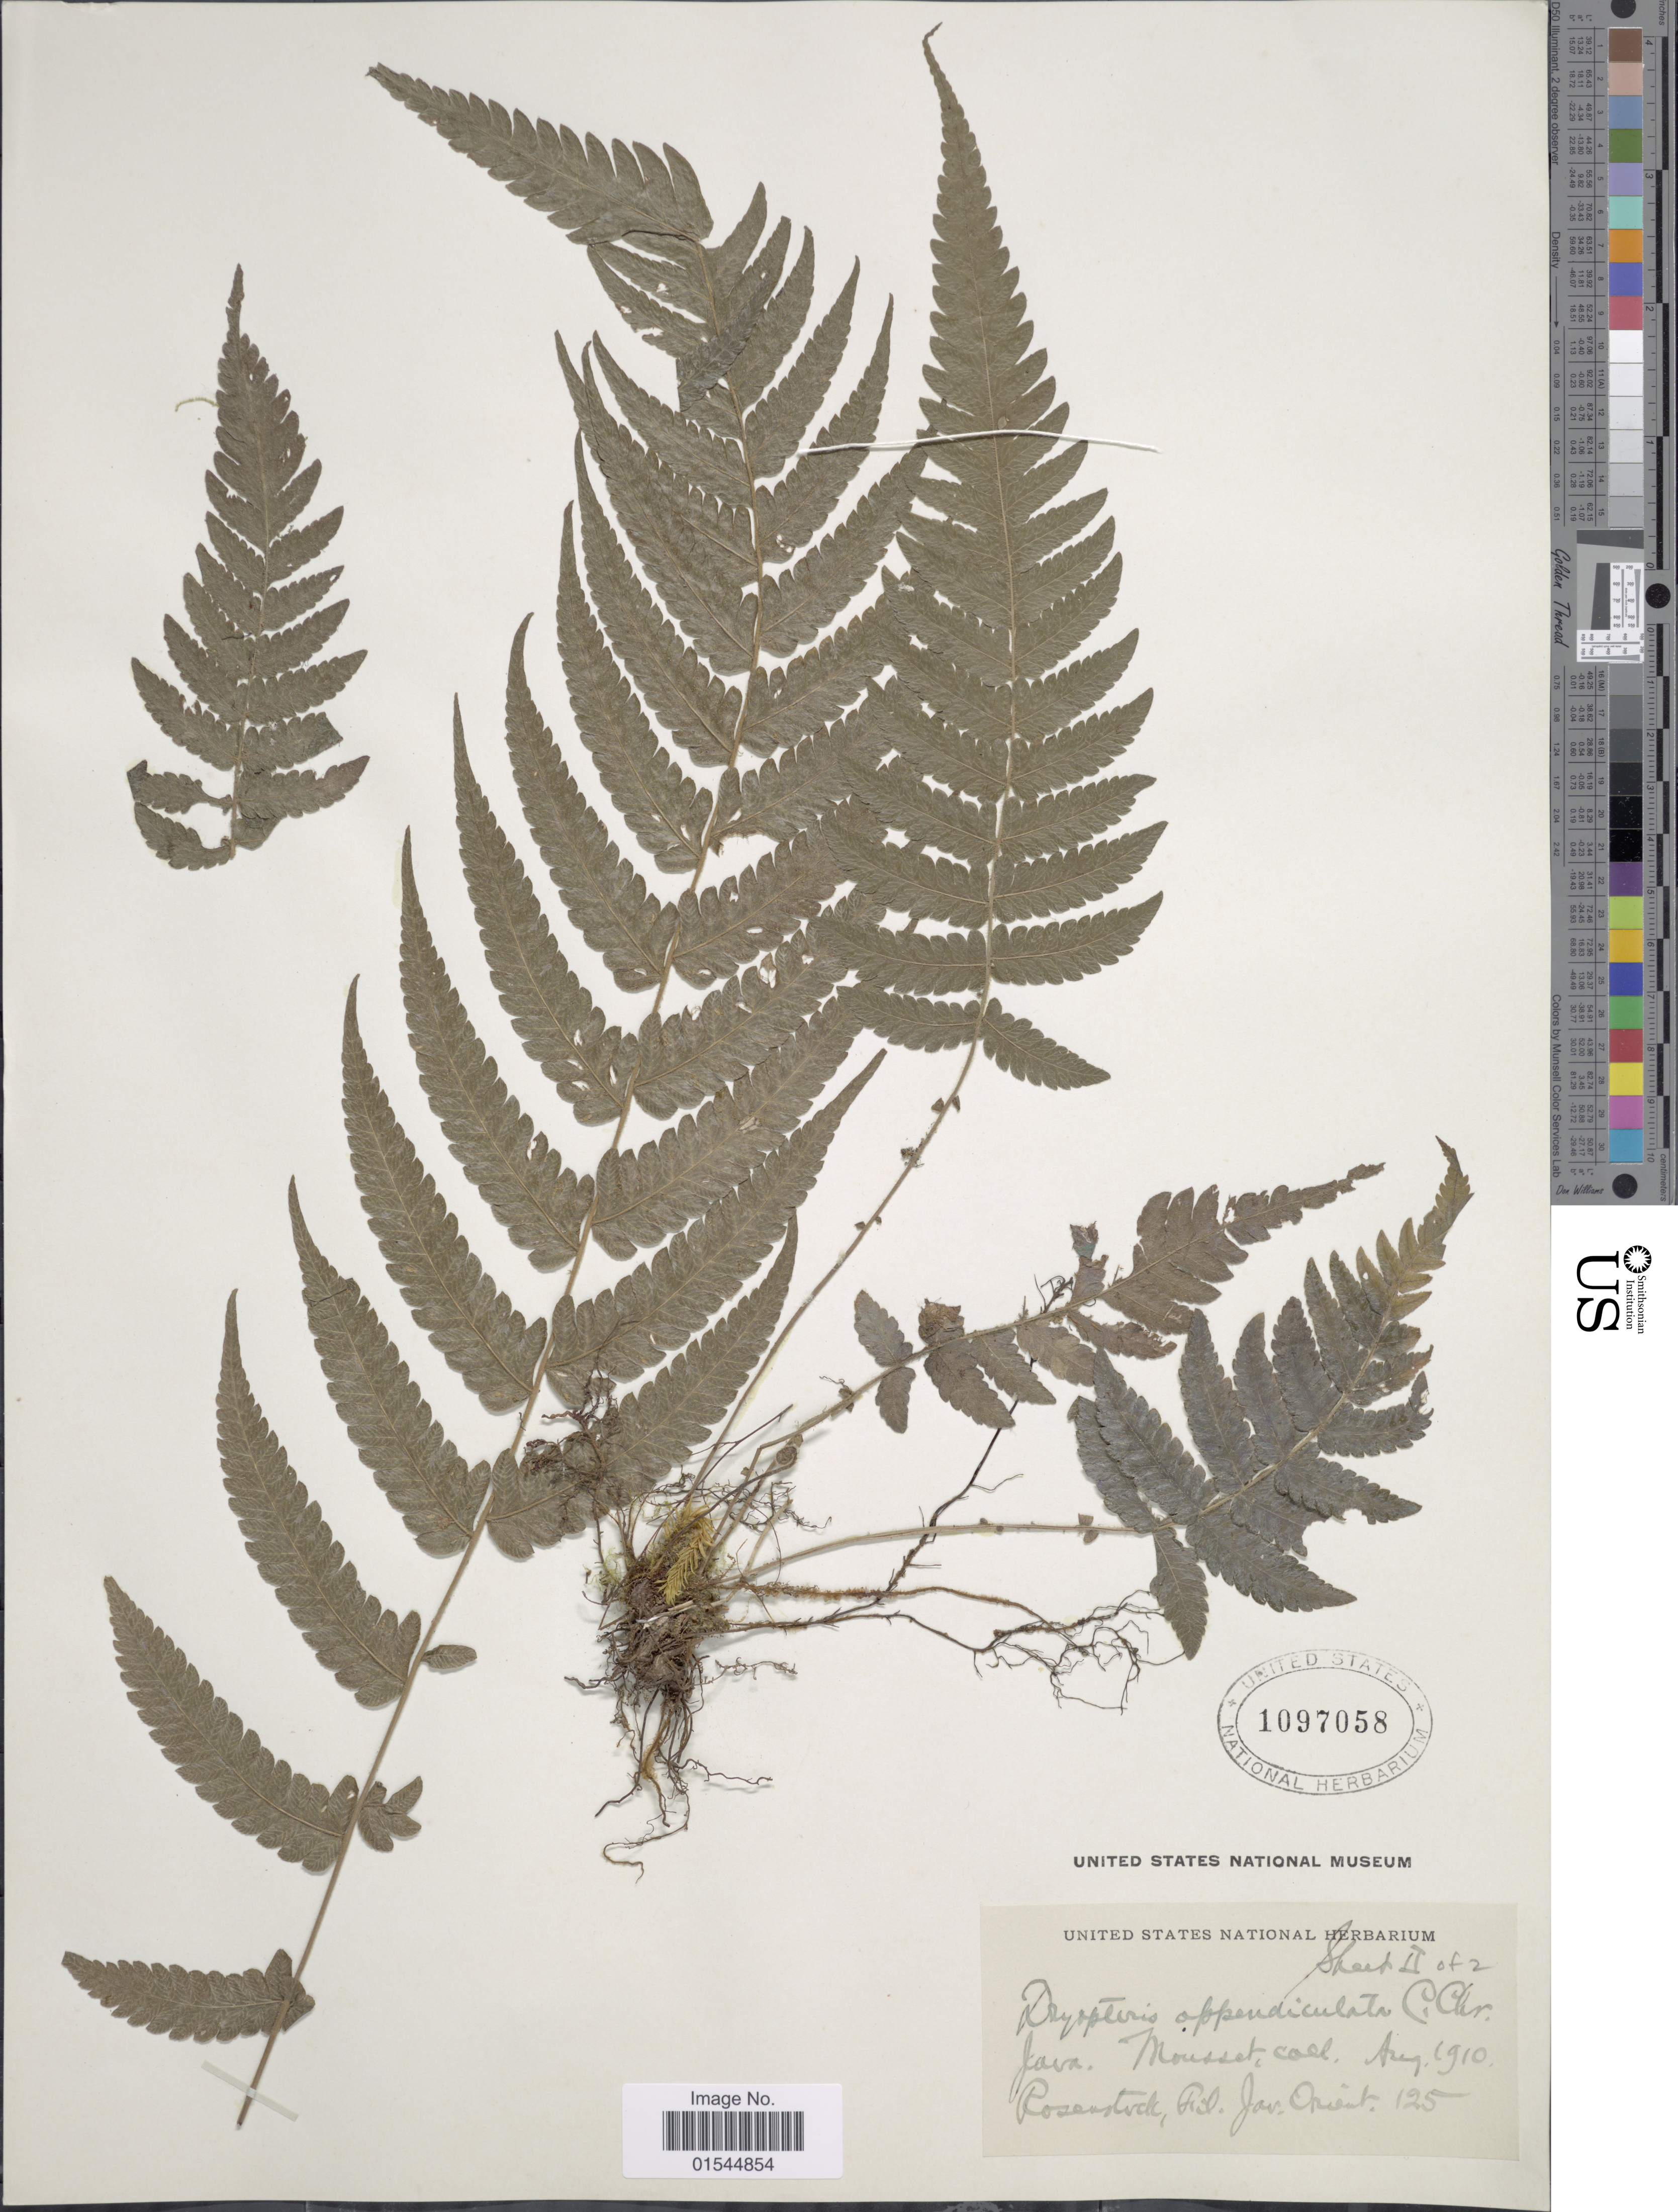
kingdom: Plantae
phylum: Tracheophyta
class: Polypodiopsida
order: Polypodiales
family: Thelypteridaceae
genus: Sphaerostephanos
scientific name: Sphaerostephanos appendiculatus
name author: (Blume) Holttum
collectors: Mousset, --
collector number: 125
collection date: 1910-08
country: Indonesia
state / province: Java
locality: Jav. orient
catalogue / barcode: US 1097058